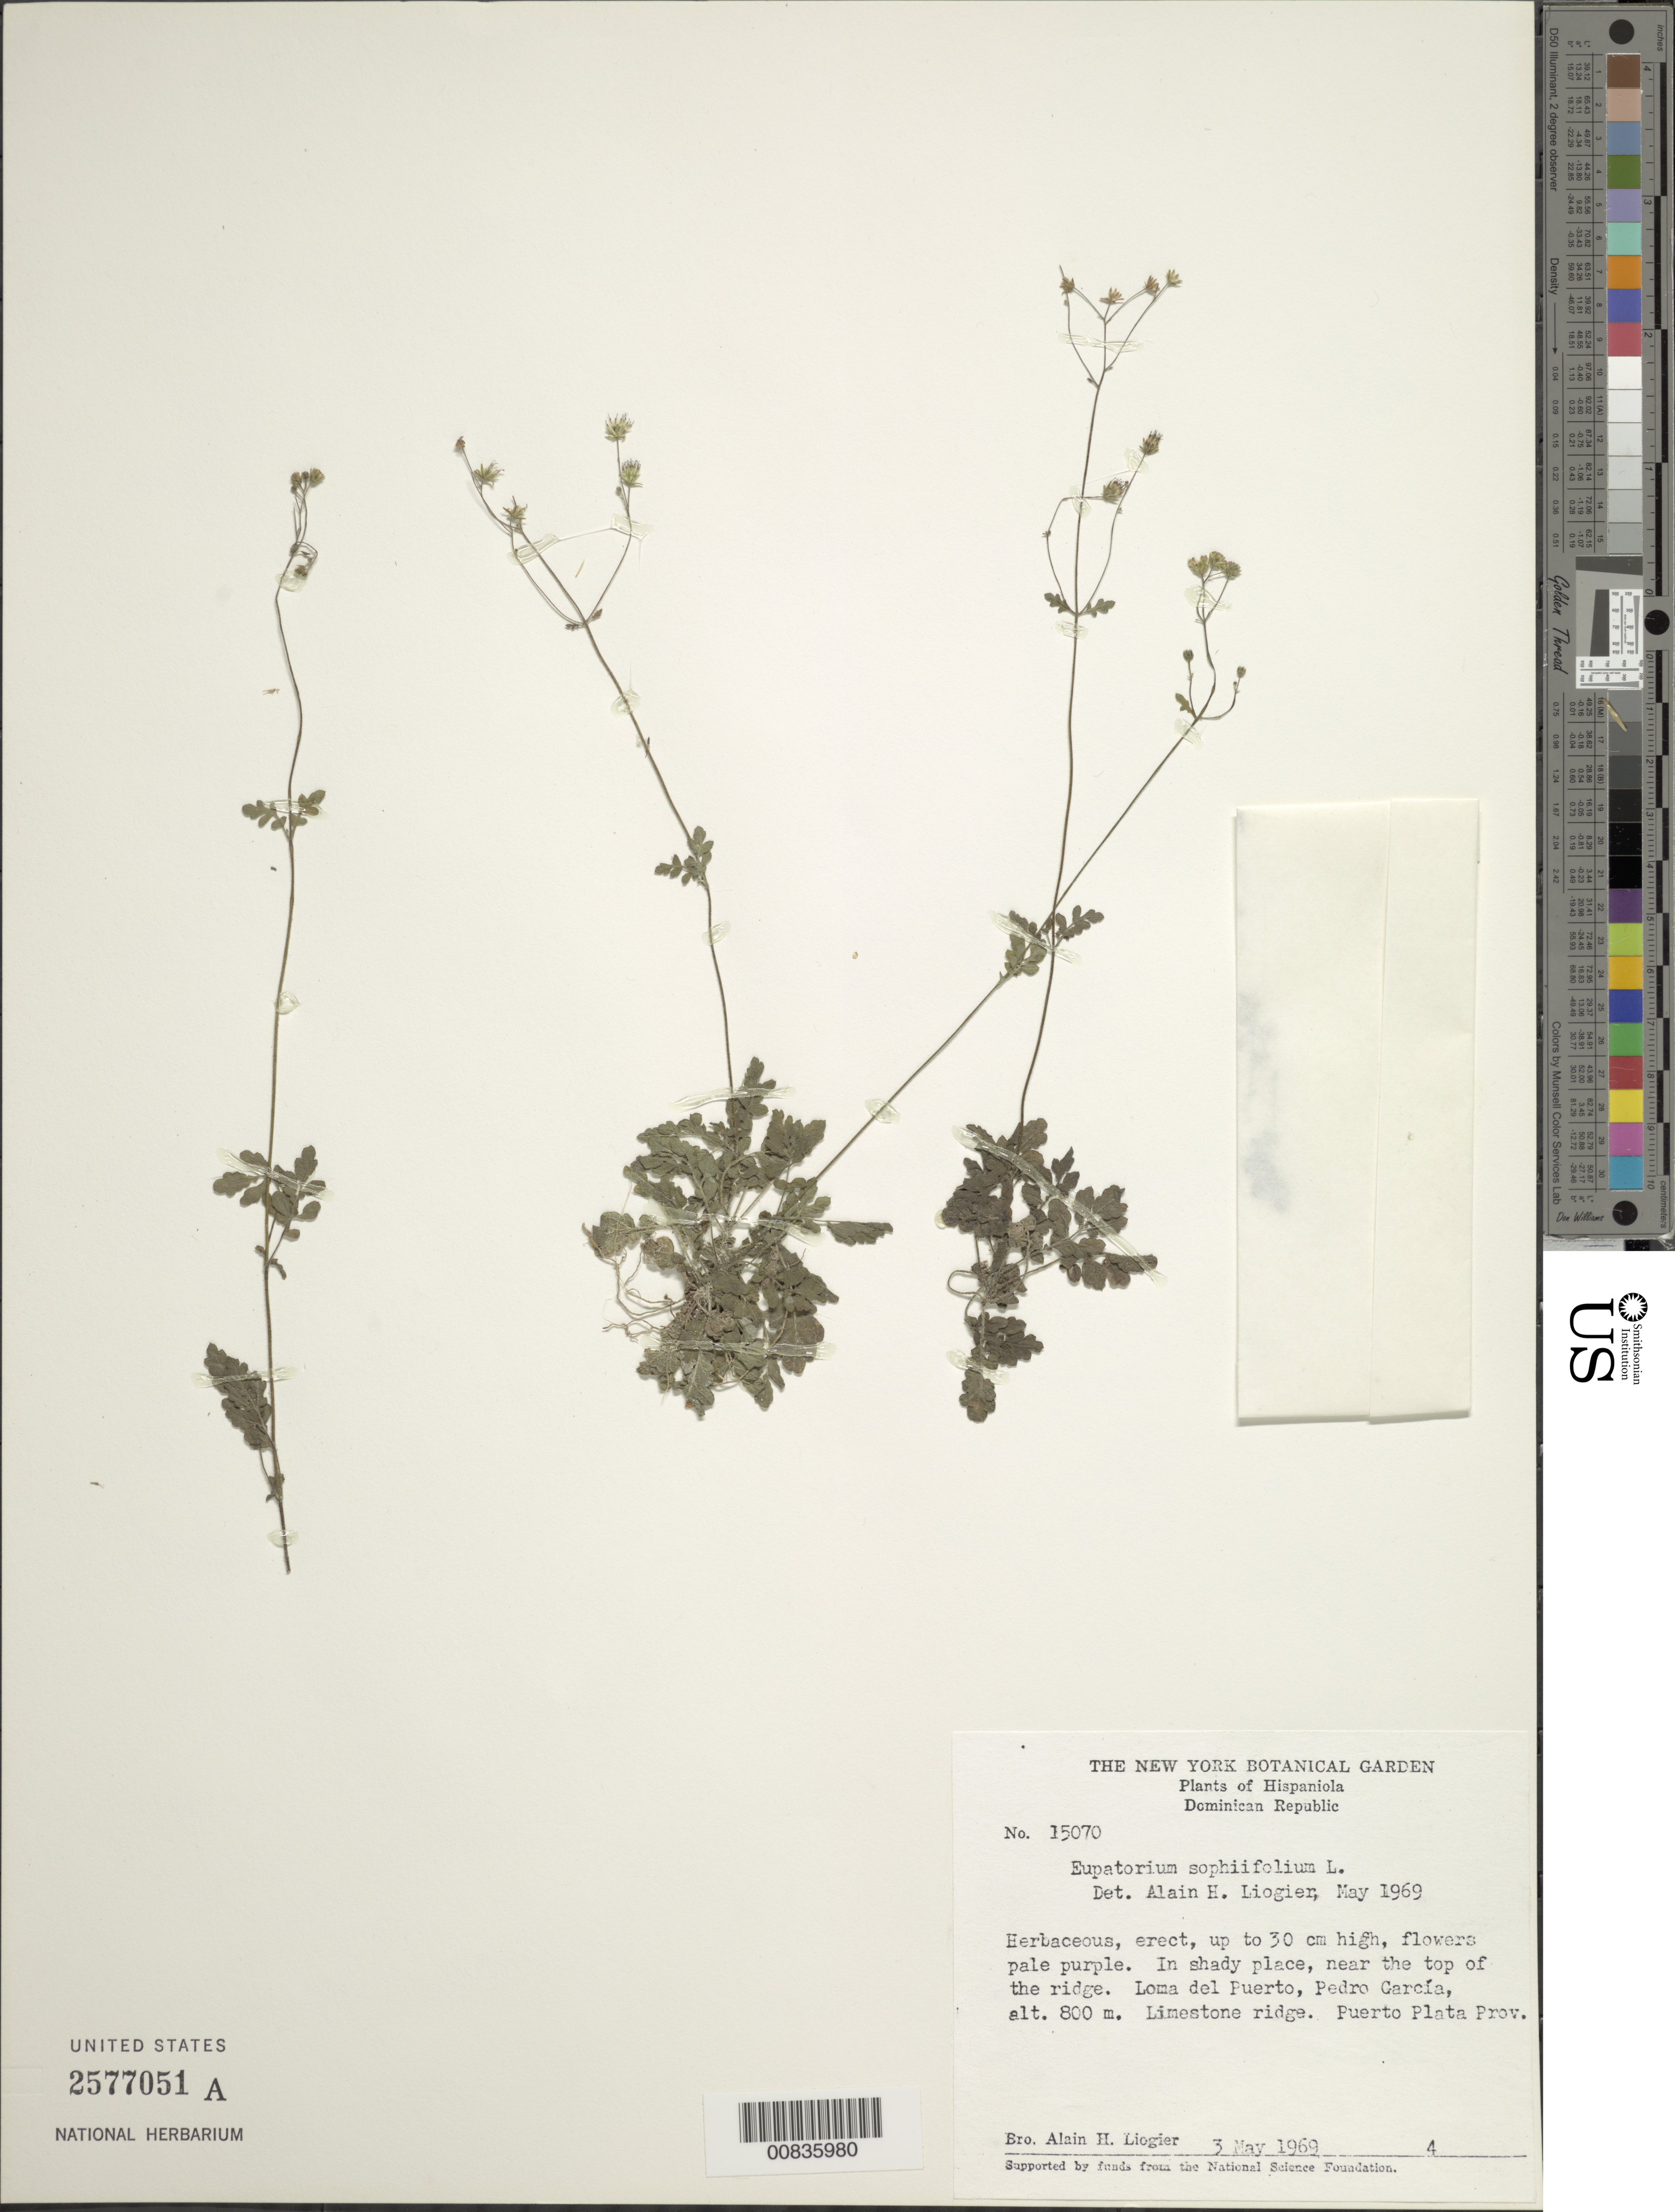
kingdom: Plantae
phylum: Tracheophyta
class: Magnoliopsida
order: Asterales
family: Asteraceae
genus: Eupatorina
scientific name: Eupatorina sophiaefolium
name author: (L.) R.M. King & H. Rob.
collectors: A. H. Liogier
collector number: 15070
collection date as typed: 03 May 1969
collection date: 1969-05-03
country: Dominican Republic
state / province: Puerto Plata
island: Hispaniola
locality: Loma del Puerto, Pedro García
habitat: In shady place near the top of limestone ridge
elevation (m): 800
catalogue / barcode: US 2577051